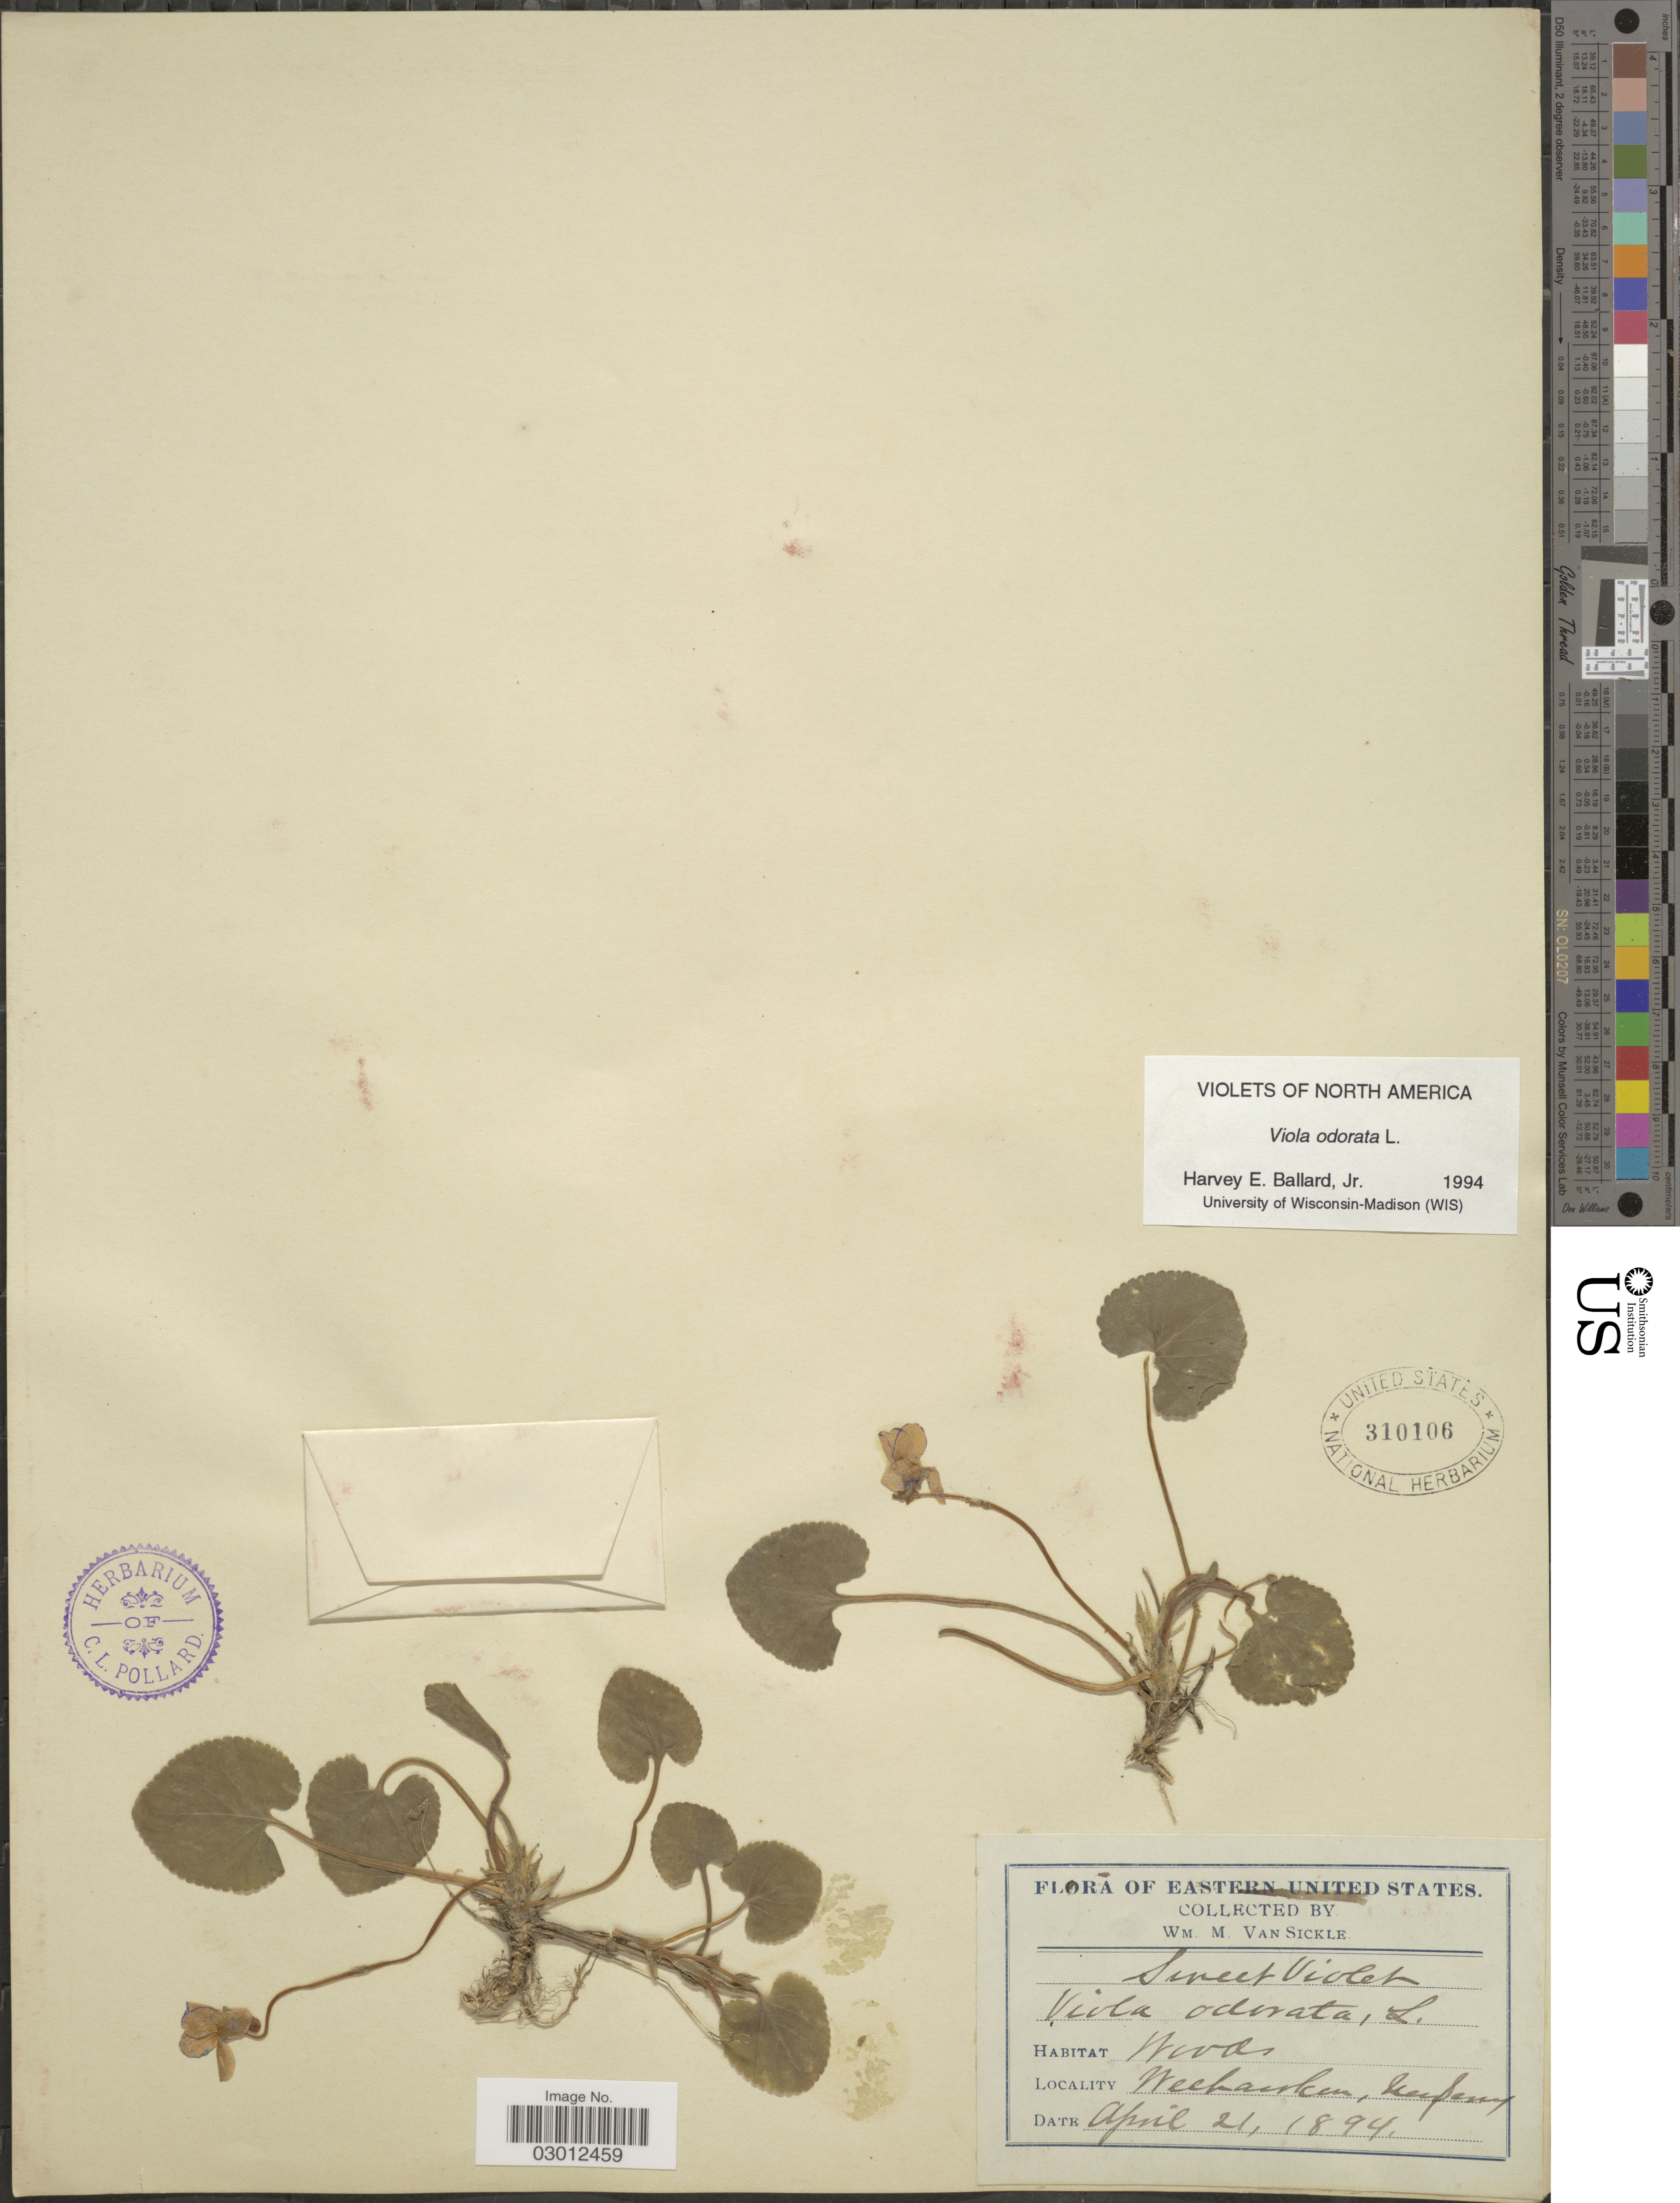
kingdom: Plantae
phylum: Tracheophyta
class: Magnoliopsida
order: Malpighiales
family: Violaceae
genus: Viola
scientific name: Viola odorata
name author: L.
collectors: W. M. Van Sickle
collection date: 1894-04-21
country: United States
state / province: New Jersey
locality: Eastern United States. Weehawken.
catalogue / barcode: US 310106